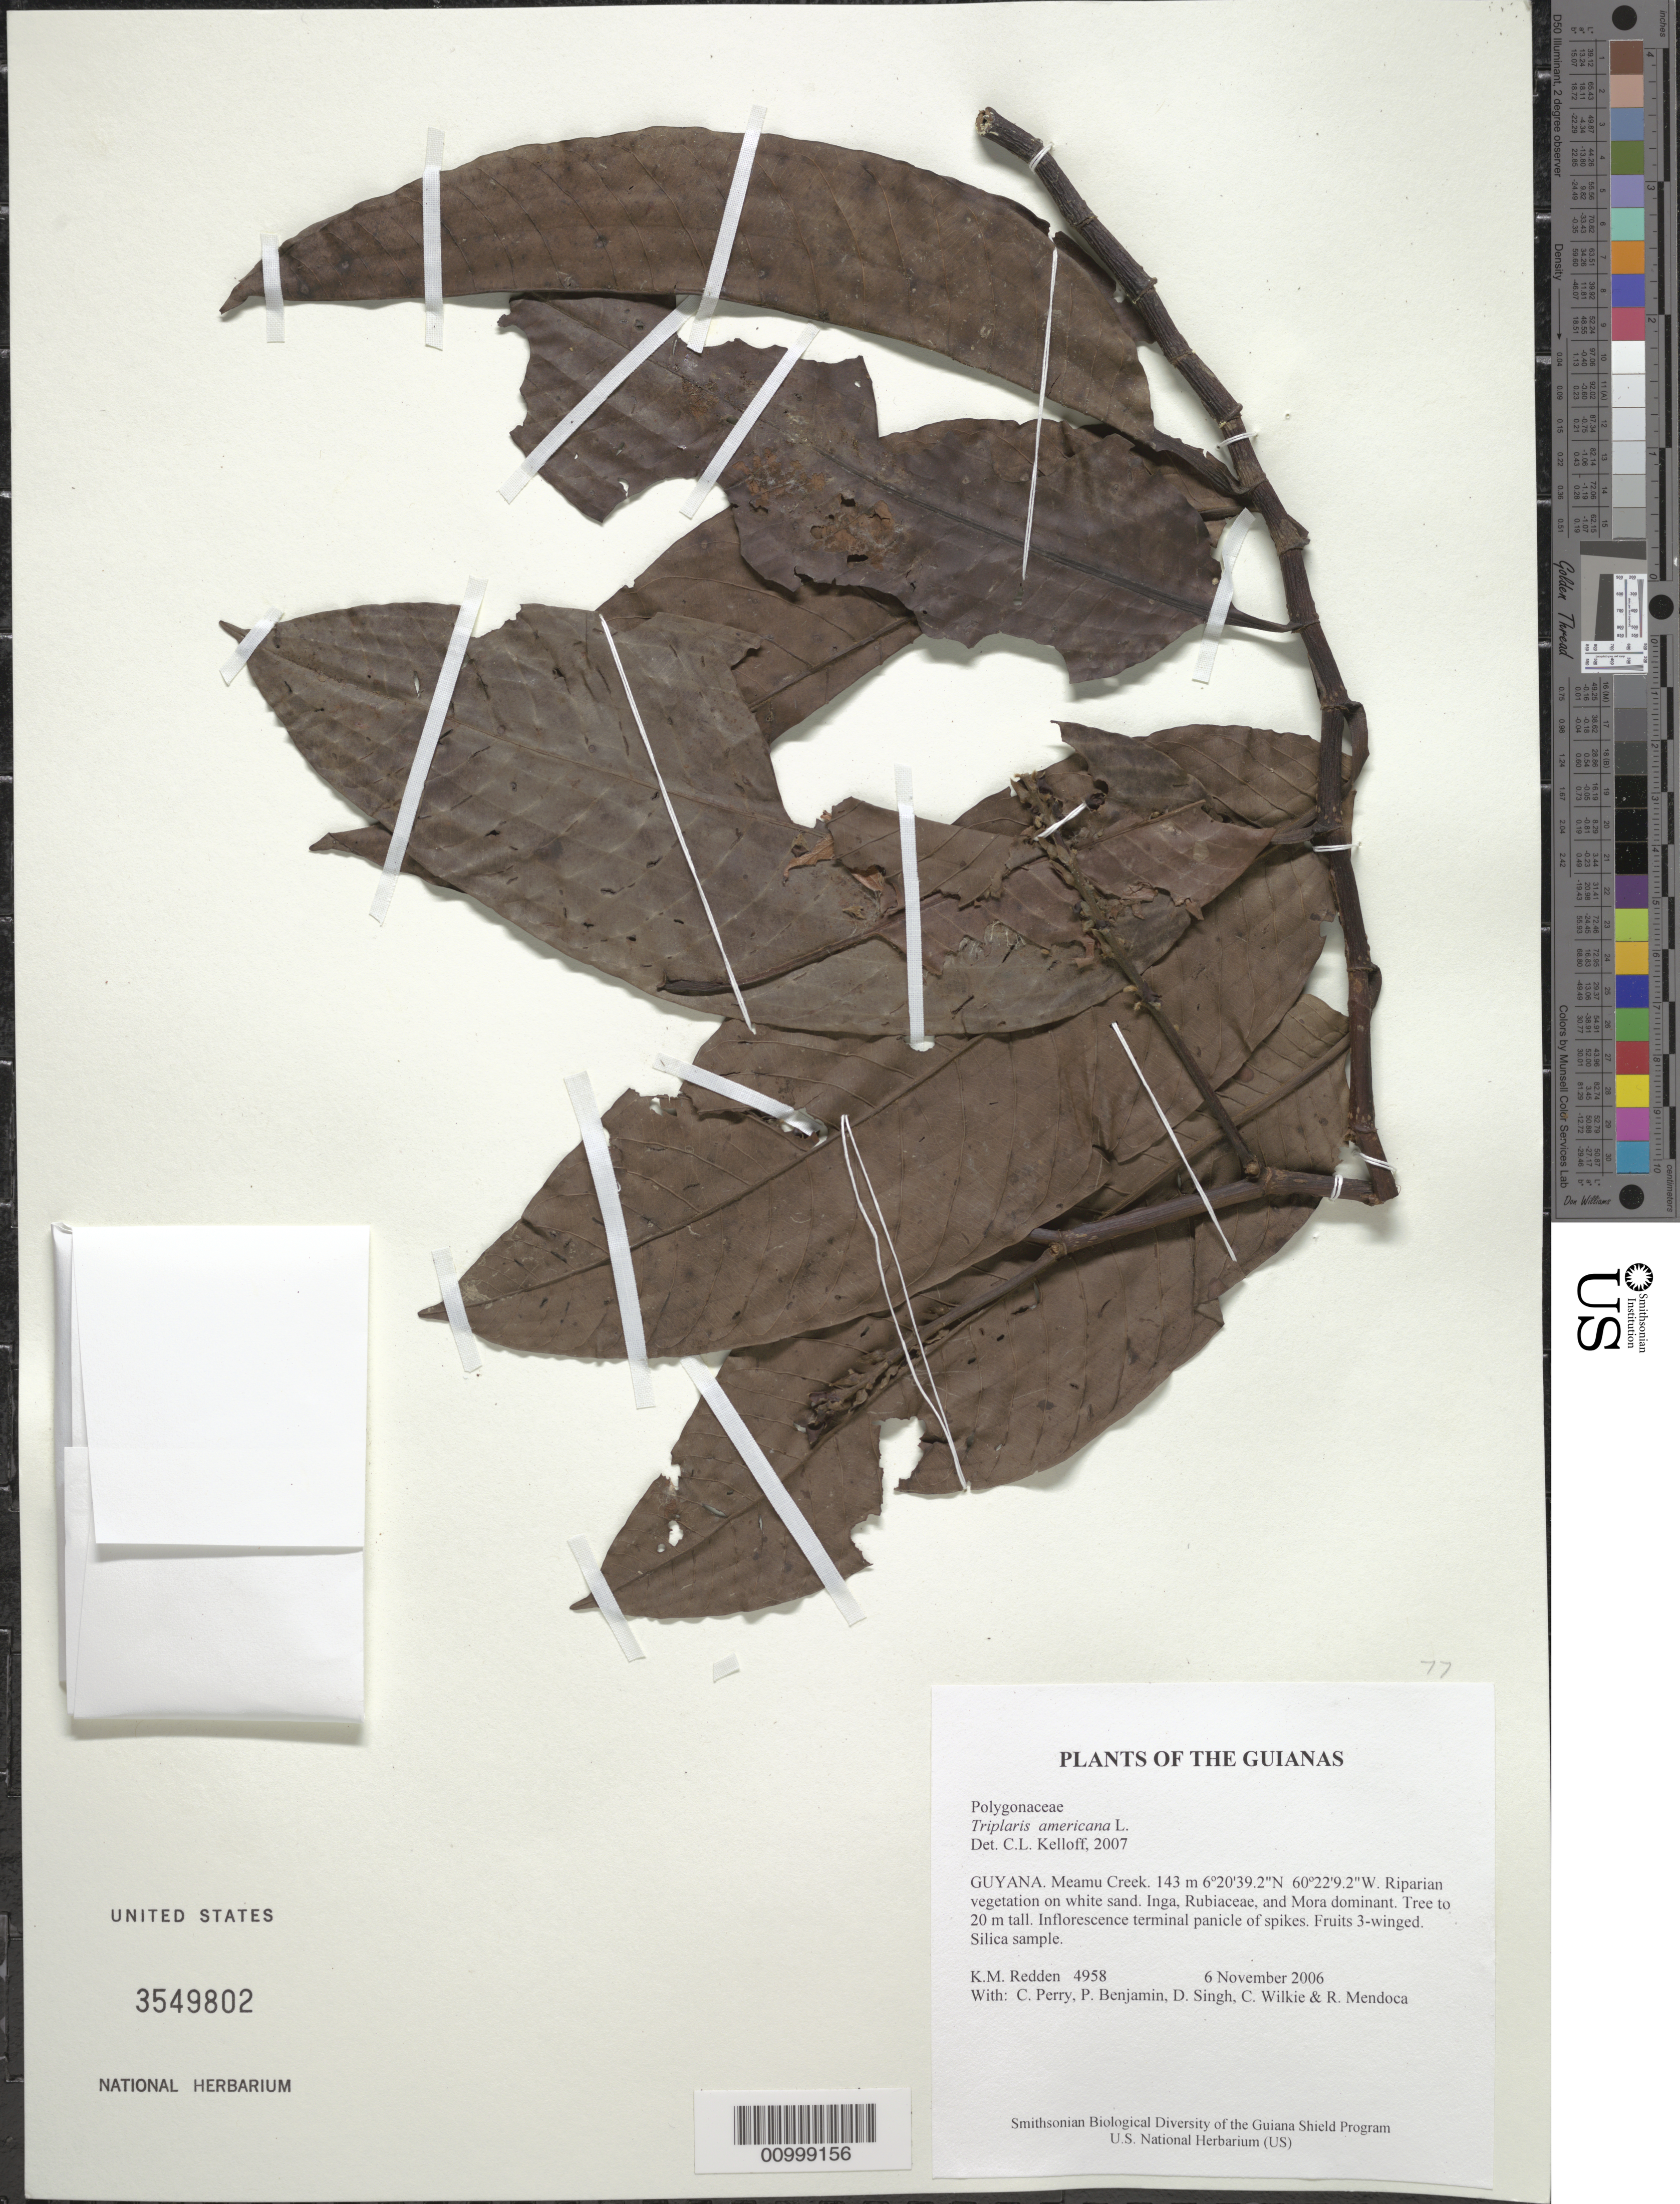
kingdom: Plantae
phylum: Tracheophyta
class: Magnoliopsida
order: Caryophyllales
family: Polygonaceae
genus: Triplaris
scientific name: Triplaris americana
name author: L.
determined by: Kelloff, Carol L., (US), Smithsonian Institution - National Museum of Natural History (UNITED STATES)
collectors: K. M. Redden, C. Perry, P. Benjamin, D. Singh, C. Wilkie & R. Mendoca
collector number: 4958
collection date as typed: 6 November 2006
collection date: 2006-11-06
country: Guyana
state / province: Cuyuni-Mazaruni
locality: Meamu Creek.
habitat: Riparian vegetation on white sand. Inga, Rubiaceae, and Mora dominant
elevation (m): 143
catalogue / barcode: US 3549802